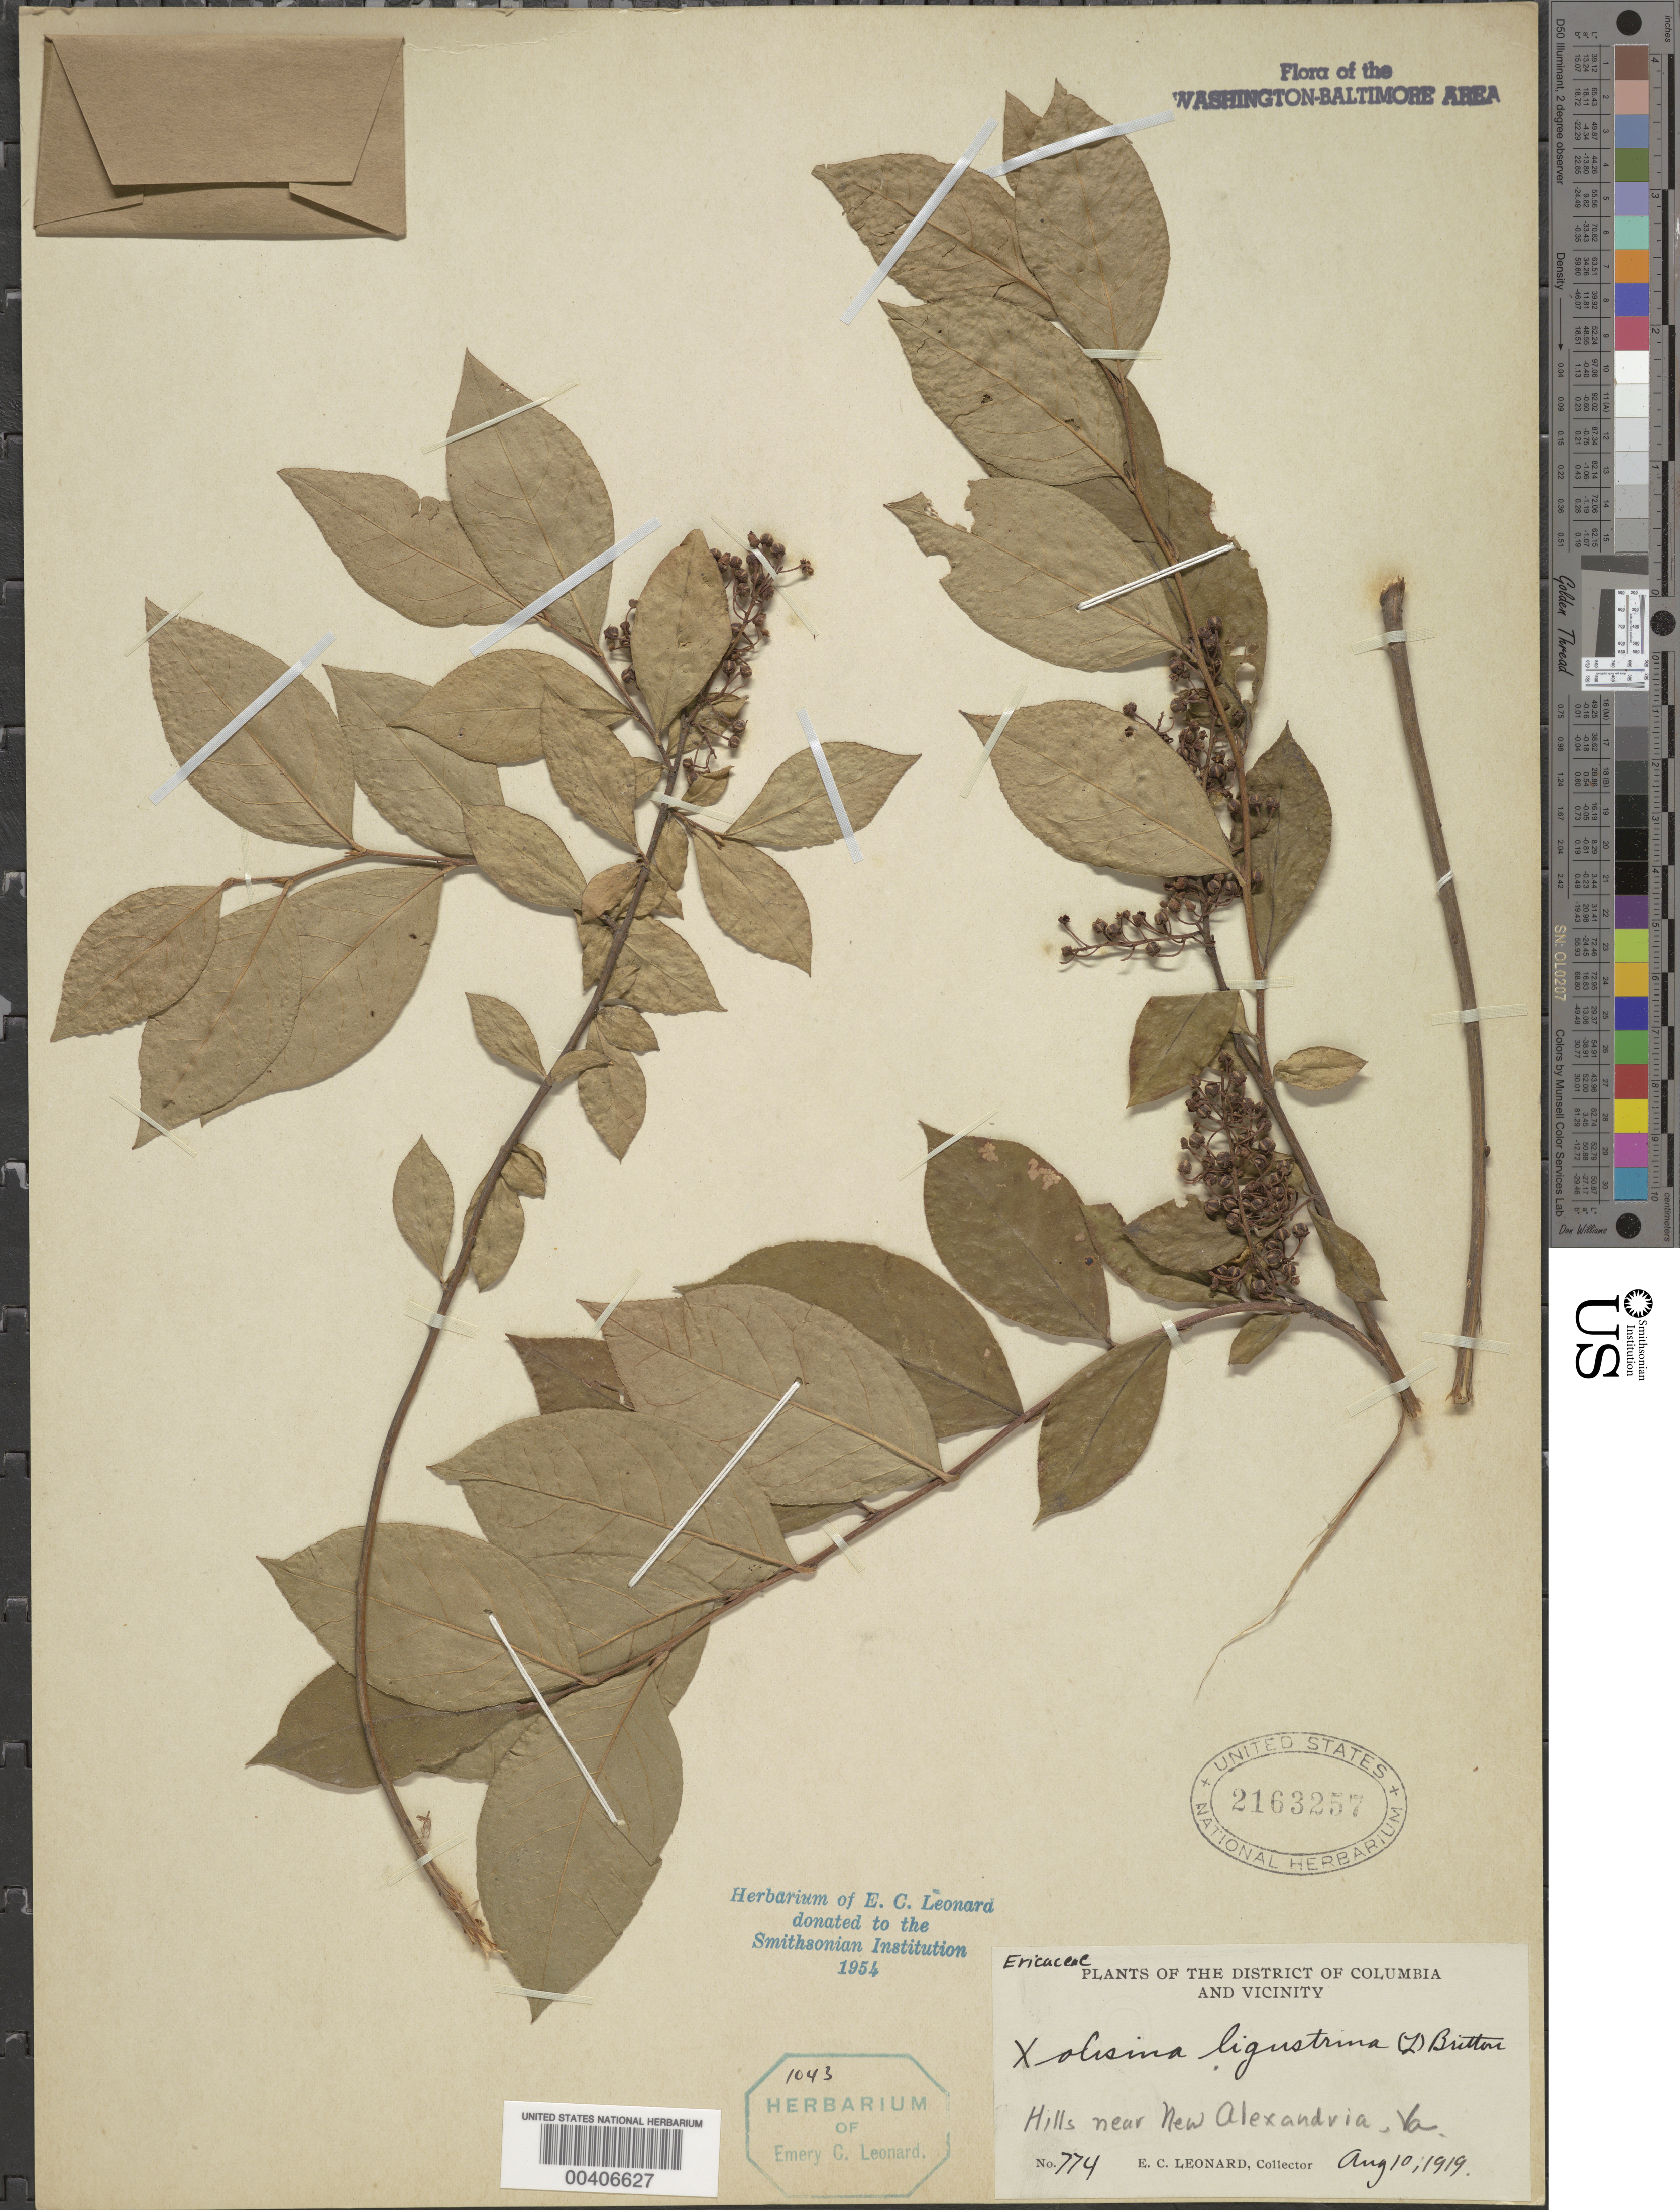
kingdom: Plantae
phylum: Tracheophyta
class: Magnoliopsida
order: Ericales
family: Ericaceae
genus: Lyonia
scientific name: Lyonia ligustrina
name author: (L.) DC.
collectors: E. C. Leonard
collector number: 774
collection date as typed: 10 Aug 1919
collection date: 1919-08-10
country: United States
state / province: Virginia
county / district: Fairfax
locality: Near New Alexandria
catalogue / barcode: US 2163257